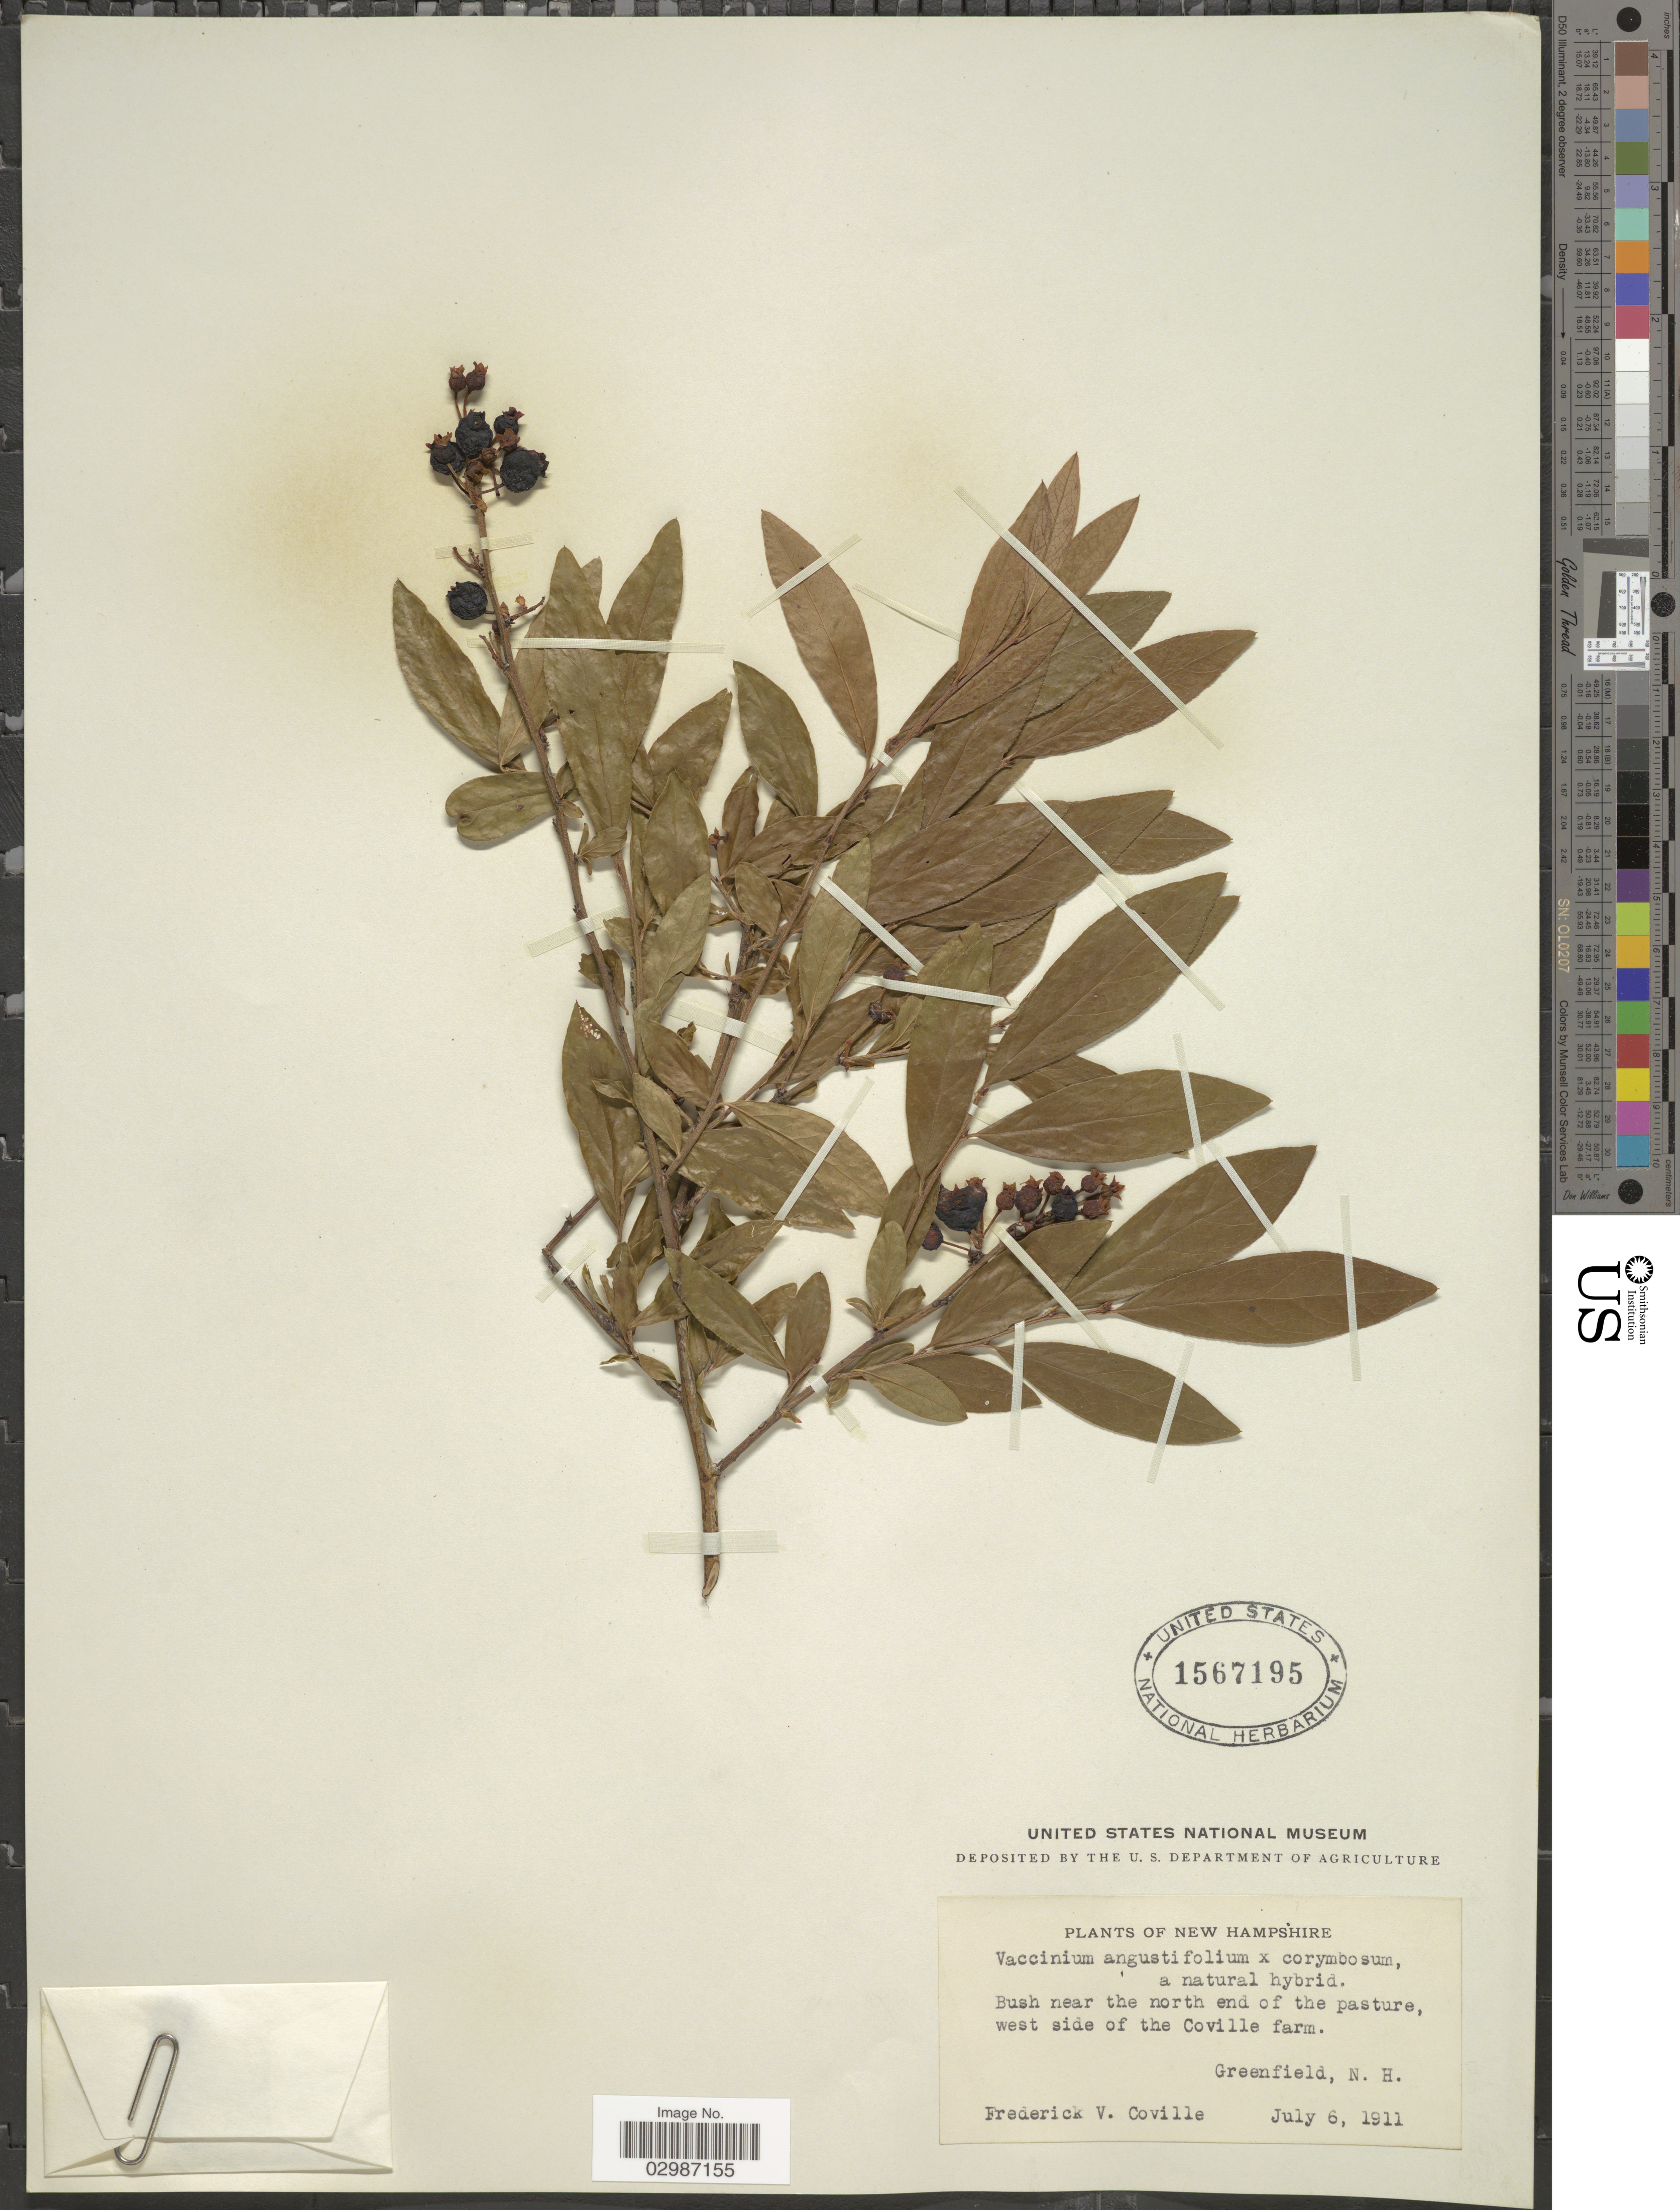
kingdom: Plantae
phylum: Tracheophyta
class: Magnoliopsida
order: Ericales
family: Ericaceae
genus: Vaccinium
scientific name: Vaccinium angustifolium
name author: Aiton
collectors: F. V. Coville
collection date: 1911-07-06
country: United States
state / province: New Hampshire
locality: Bush near the north end of the pasture, west side of the Coville farm. Greenfield, N.H.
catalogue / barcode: US 1567195